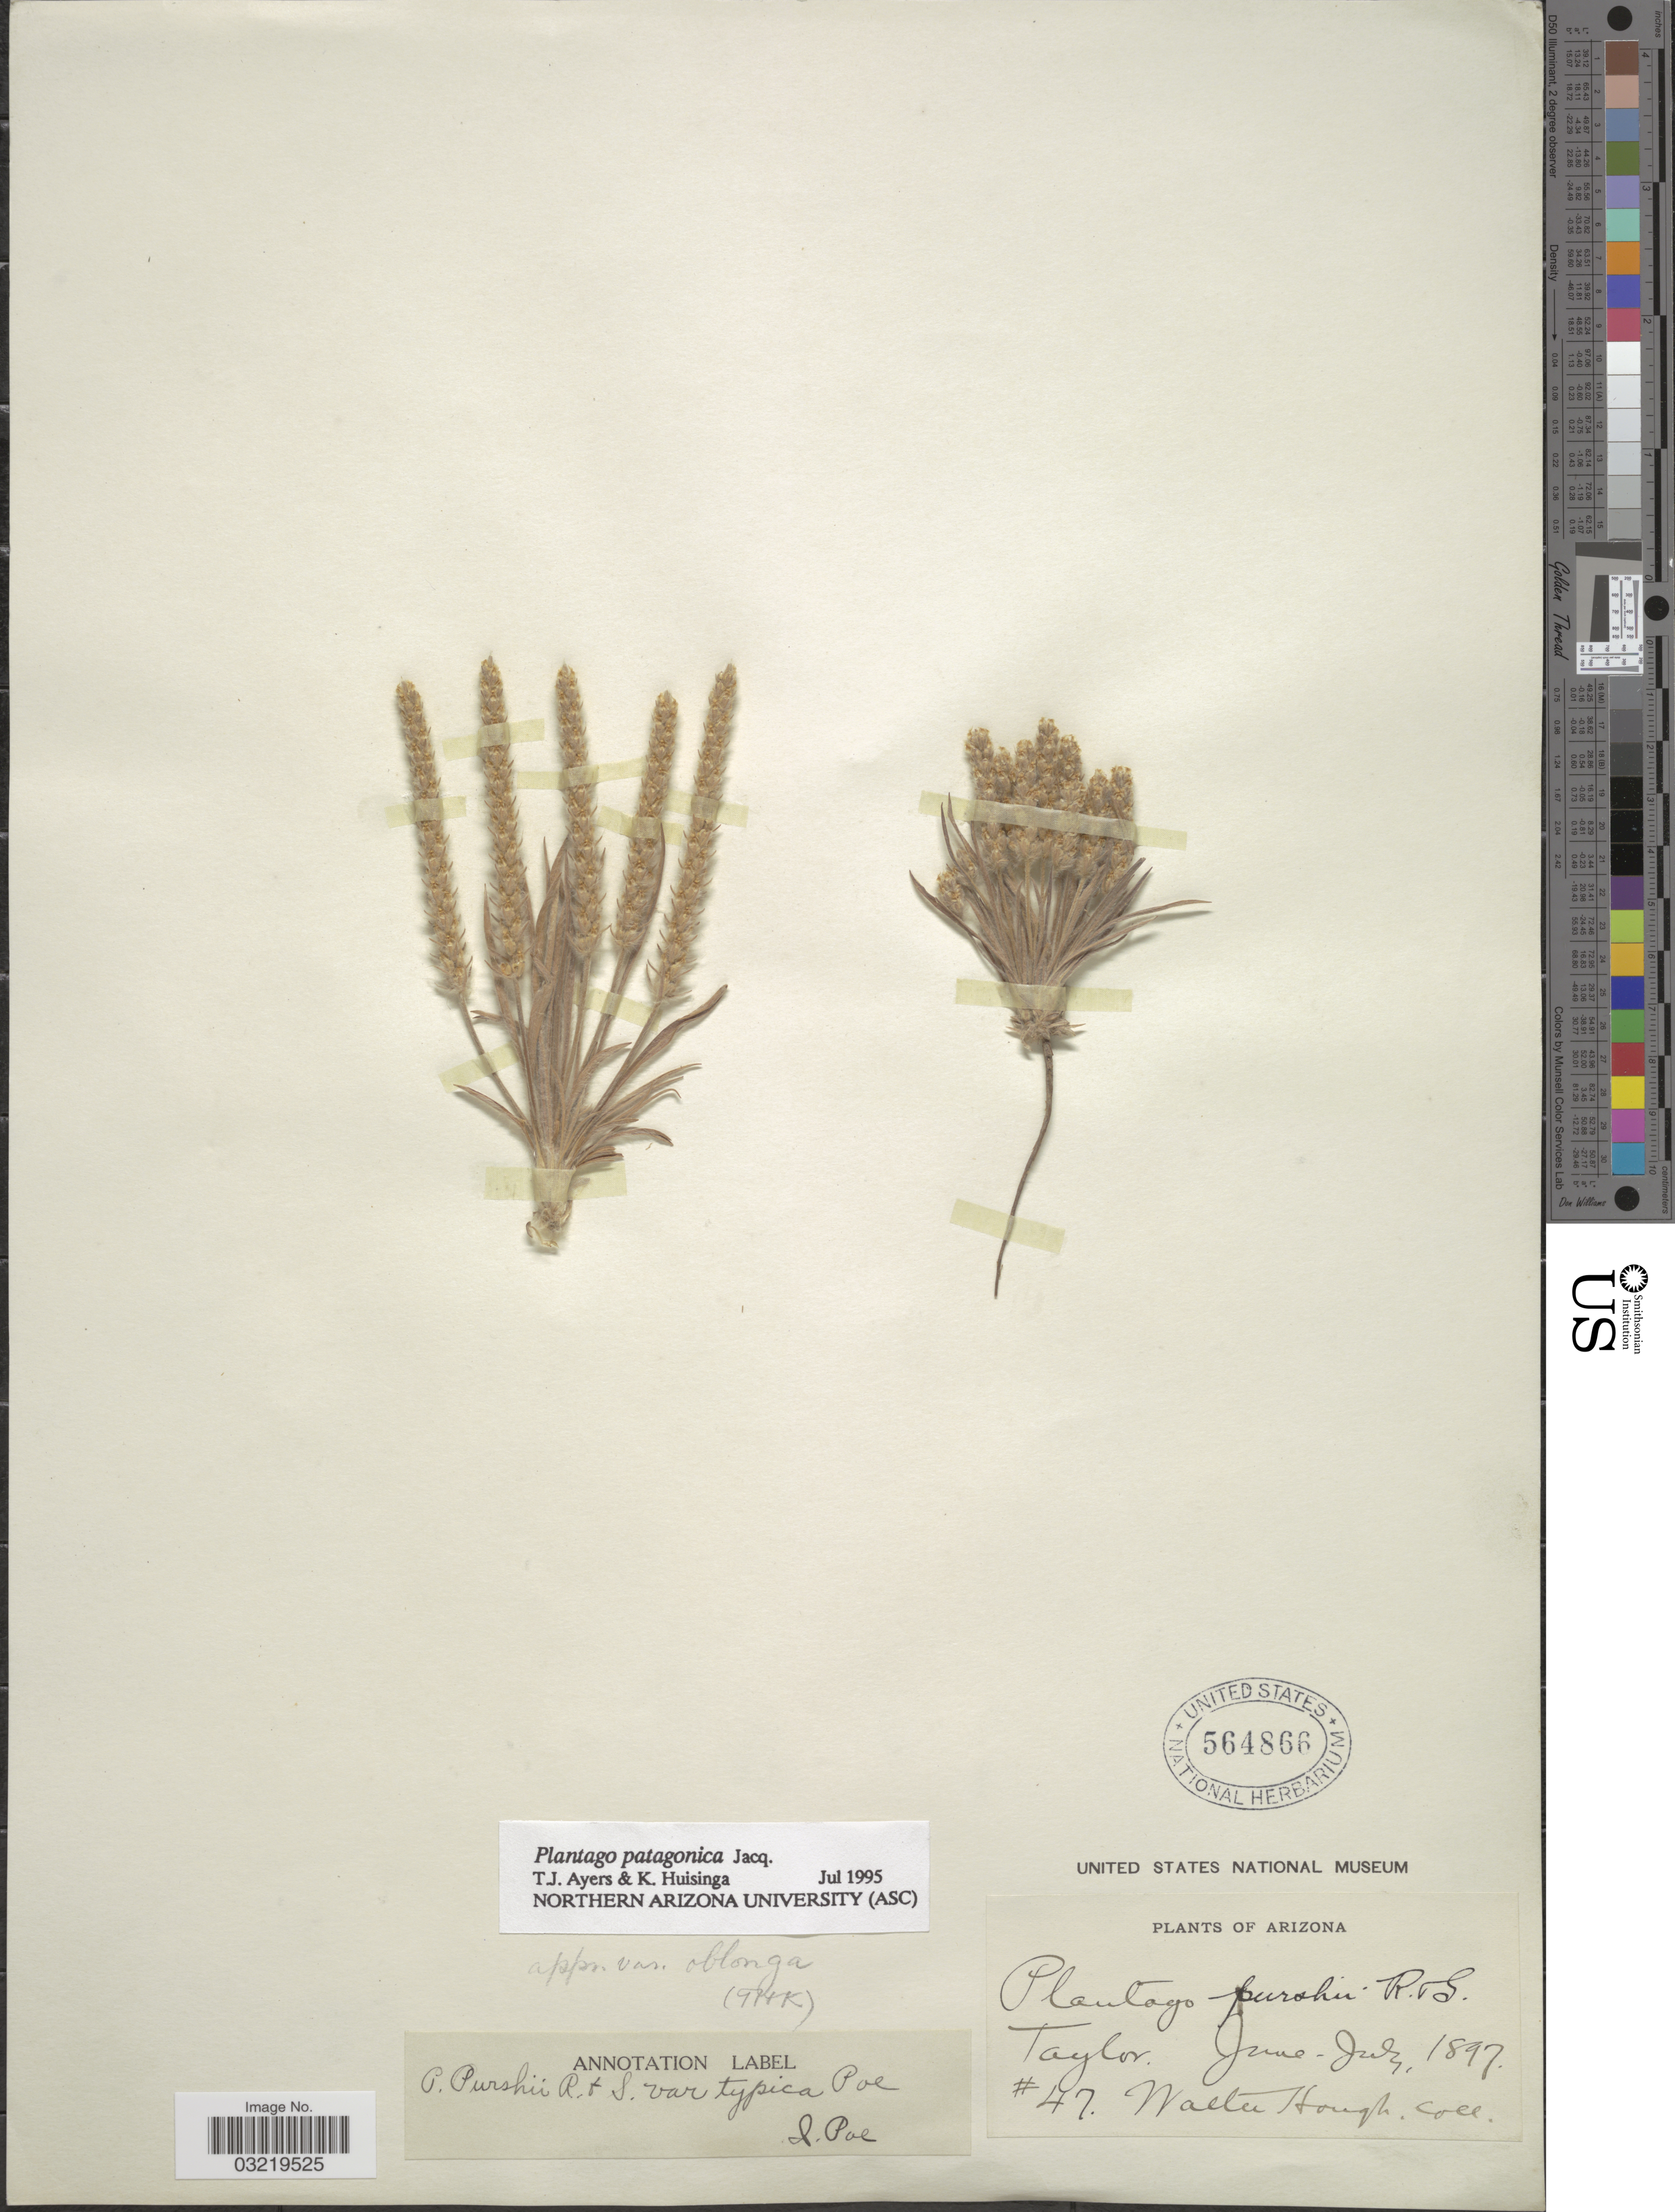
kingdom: Plantae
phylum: Tracheophyta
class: Magnoliopsida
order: Lamiales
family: Plantaginaceae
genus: Plantago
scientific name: Plantago patagonica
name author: Jacq.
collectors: W. Hough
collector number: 47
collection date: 1897-06/1897-07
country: United States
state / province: Arizona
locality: Taylor.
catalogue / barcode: US 564866